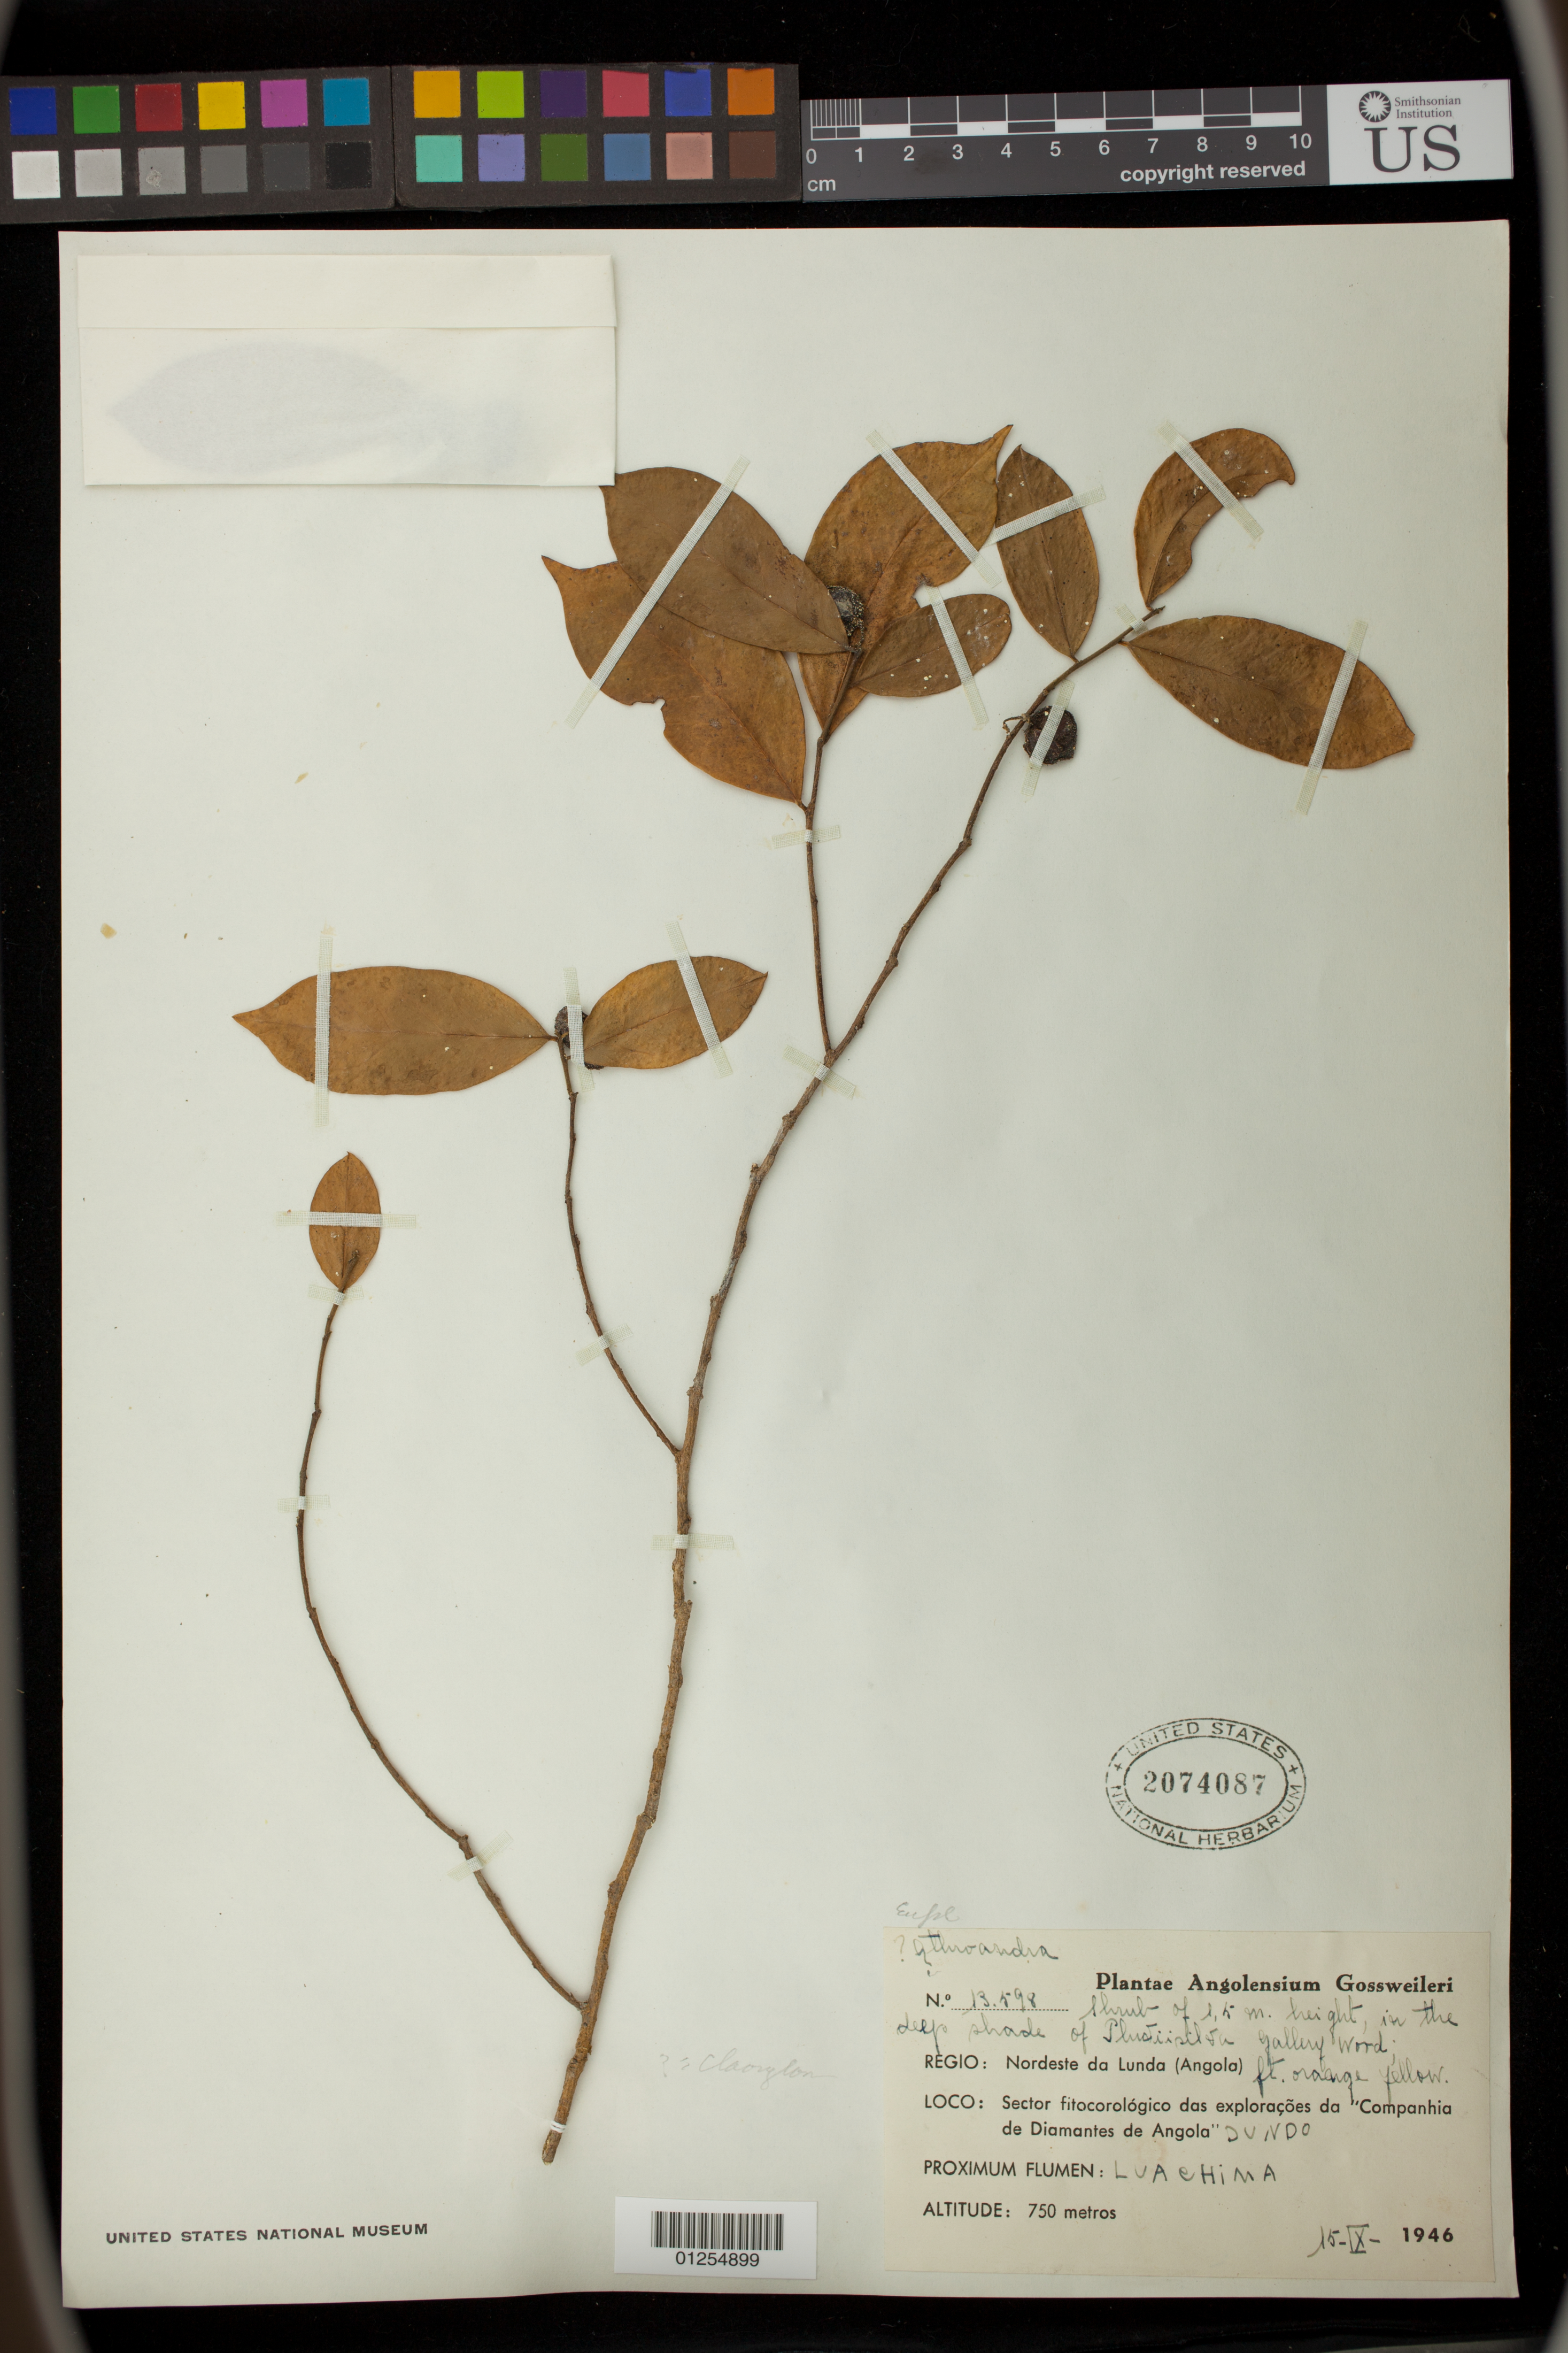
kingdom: Plantae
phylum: Tracheophyta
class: Magnoliopsida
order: Malpighiales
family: Euphorbiaceae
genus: Claoxylon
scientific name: Claoxylon sp.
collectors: A. Gossweiler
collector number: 13.598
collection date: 1946-09-15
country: Angola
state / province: Lunda Norte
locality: Nordeste da Lunda (Angola)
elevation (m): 750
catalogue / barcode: US 2074087